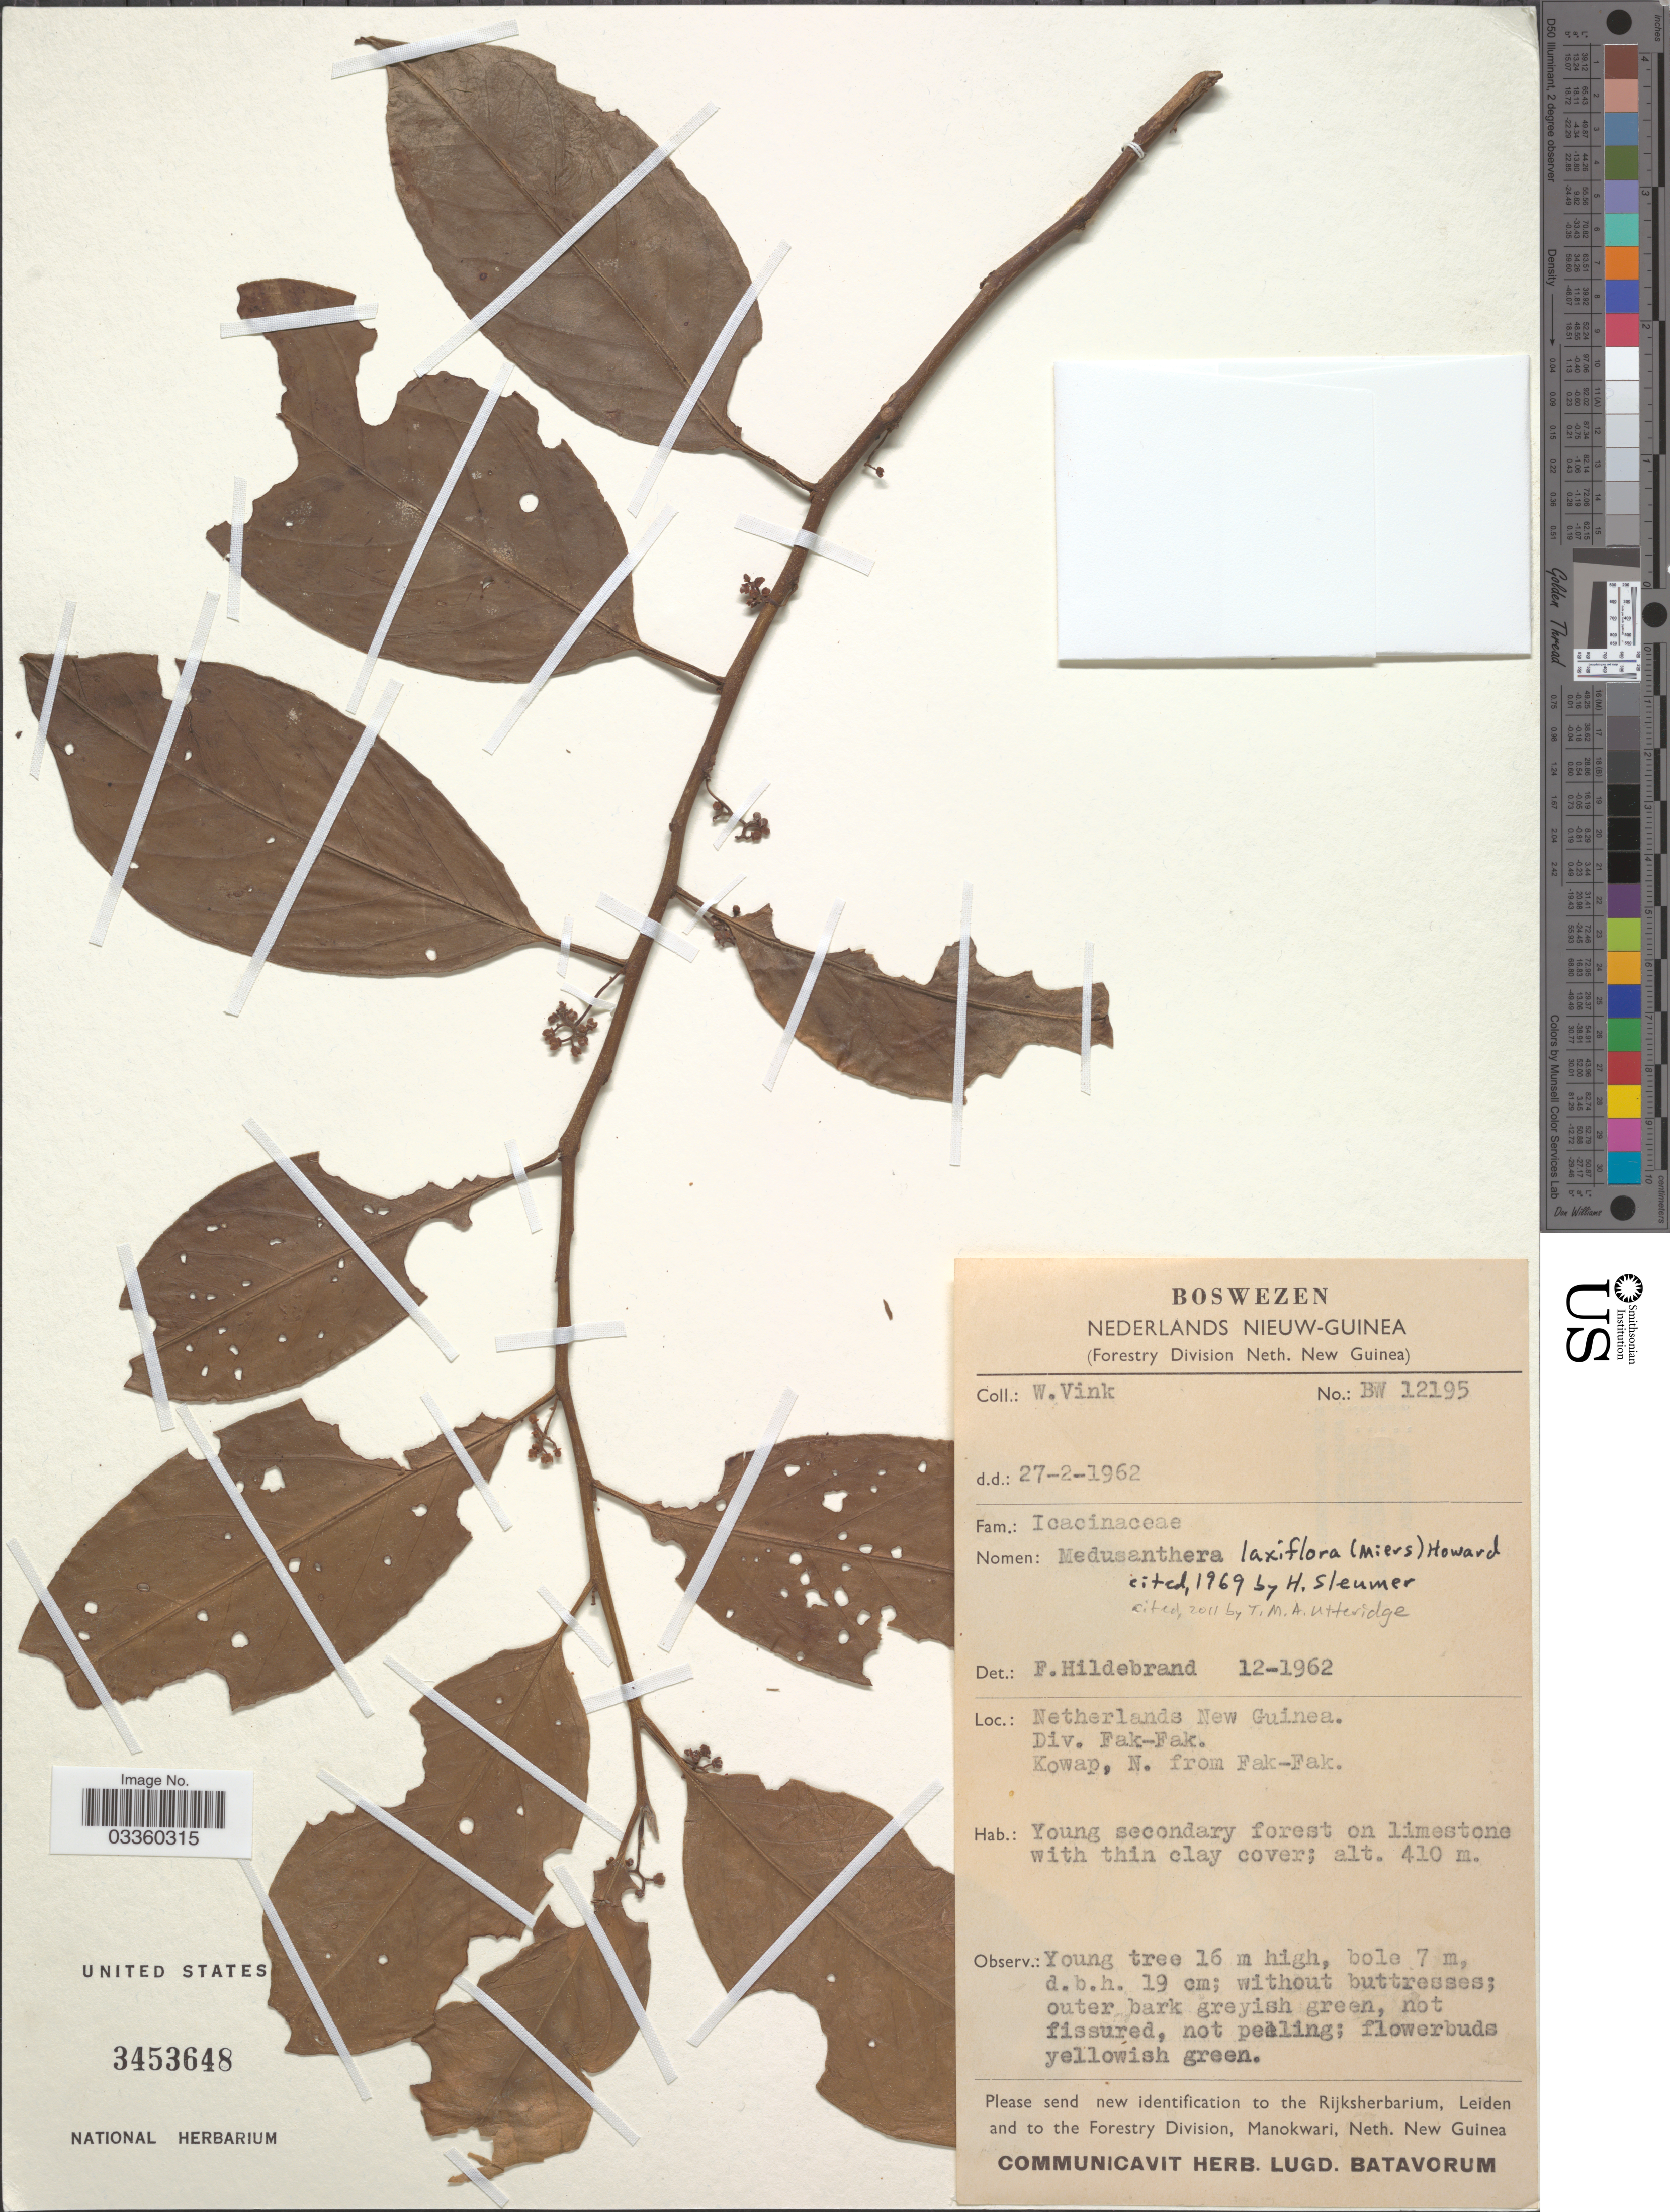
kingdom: Plantae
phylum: Tracheophyta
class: Magnoliopsida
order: Cardiopteridales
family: Stemonuraceae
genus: Medusanthera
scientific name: Medusanthera laxiflora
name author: (Miers) R.A. Howard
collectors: W. Vink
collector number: BW12195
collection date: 1962-02-27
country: Indonesia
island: New Guinea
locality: Netherlands New Guinea. Div. Fak-Fak. Kowap, N. from Fak-Fak.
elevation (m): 410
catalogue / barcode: US 3453648